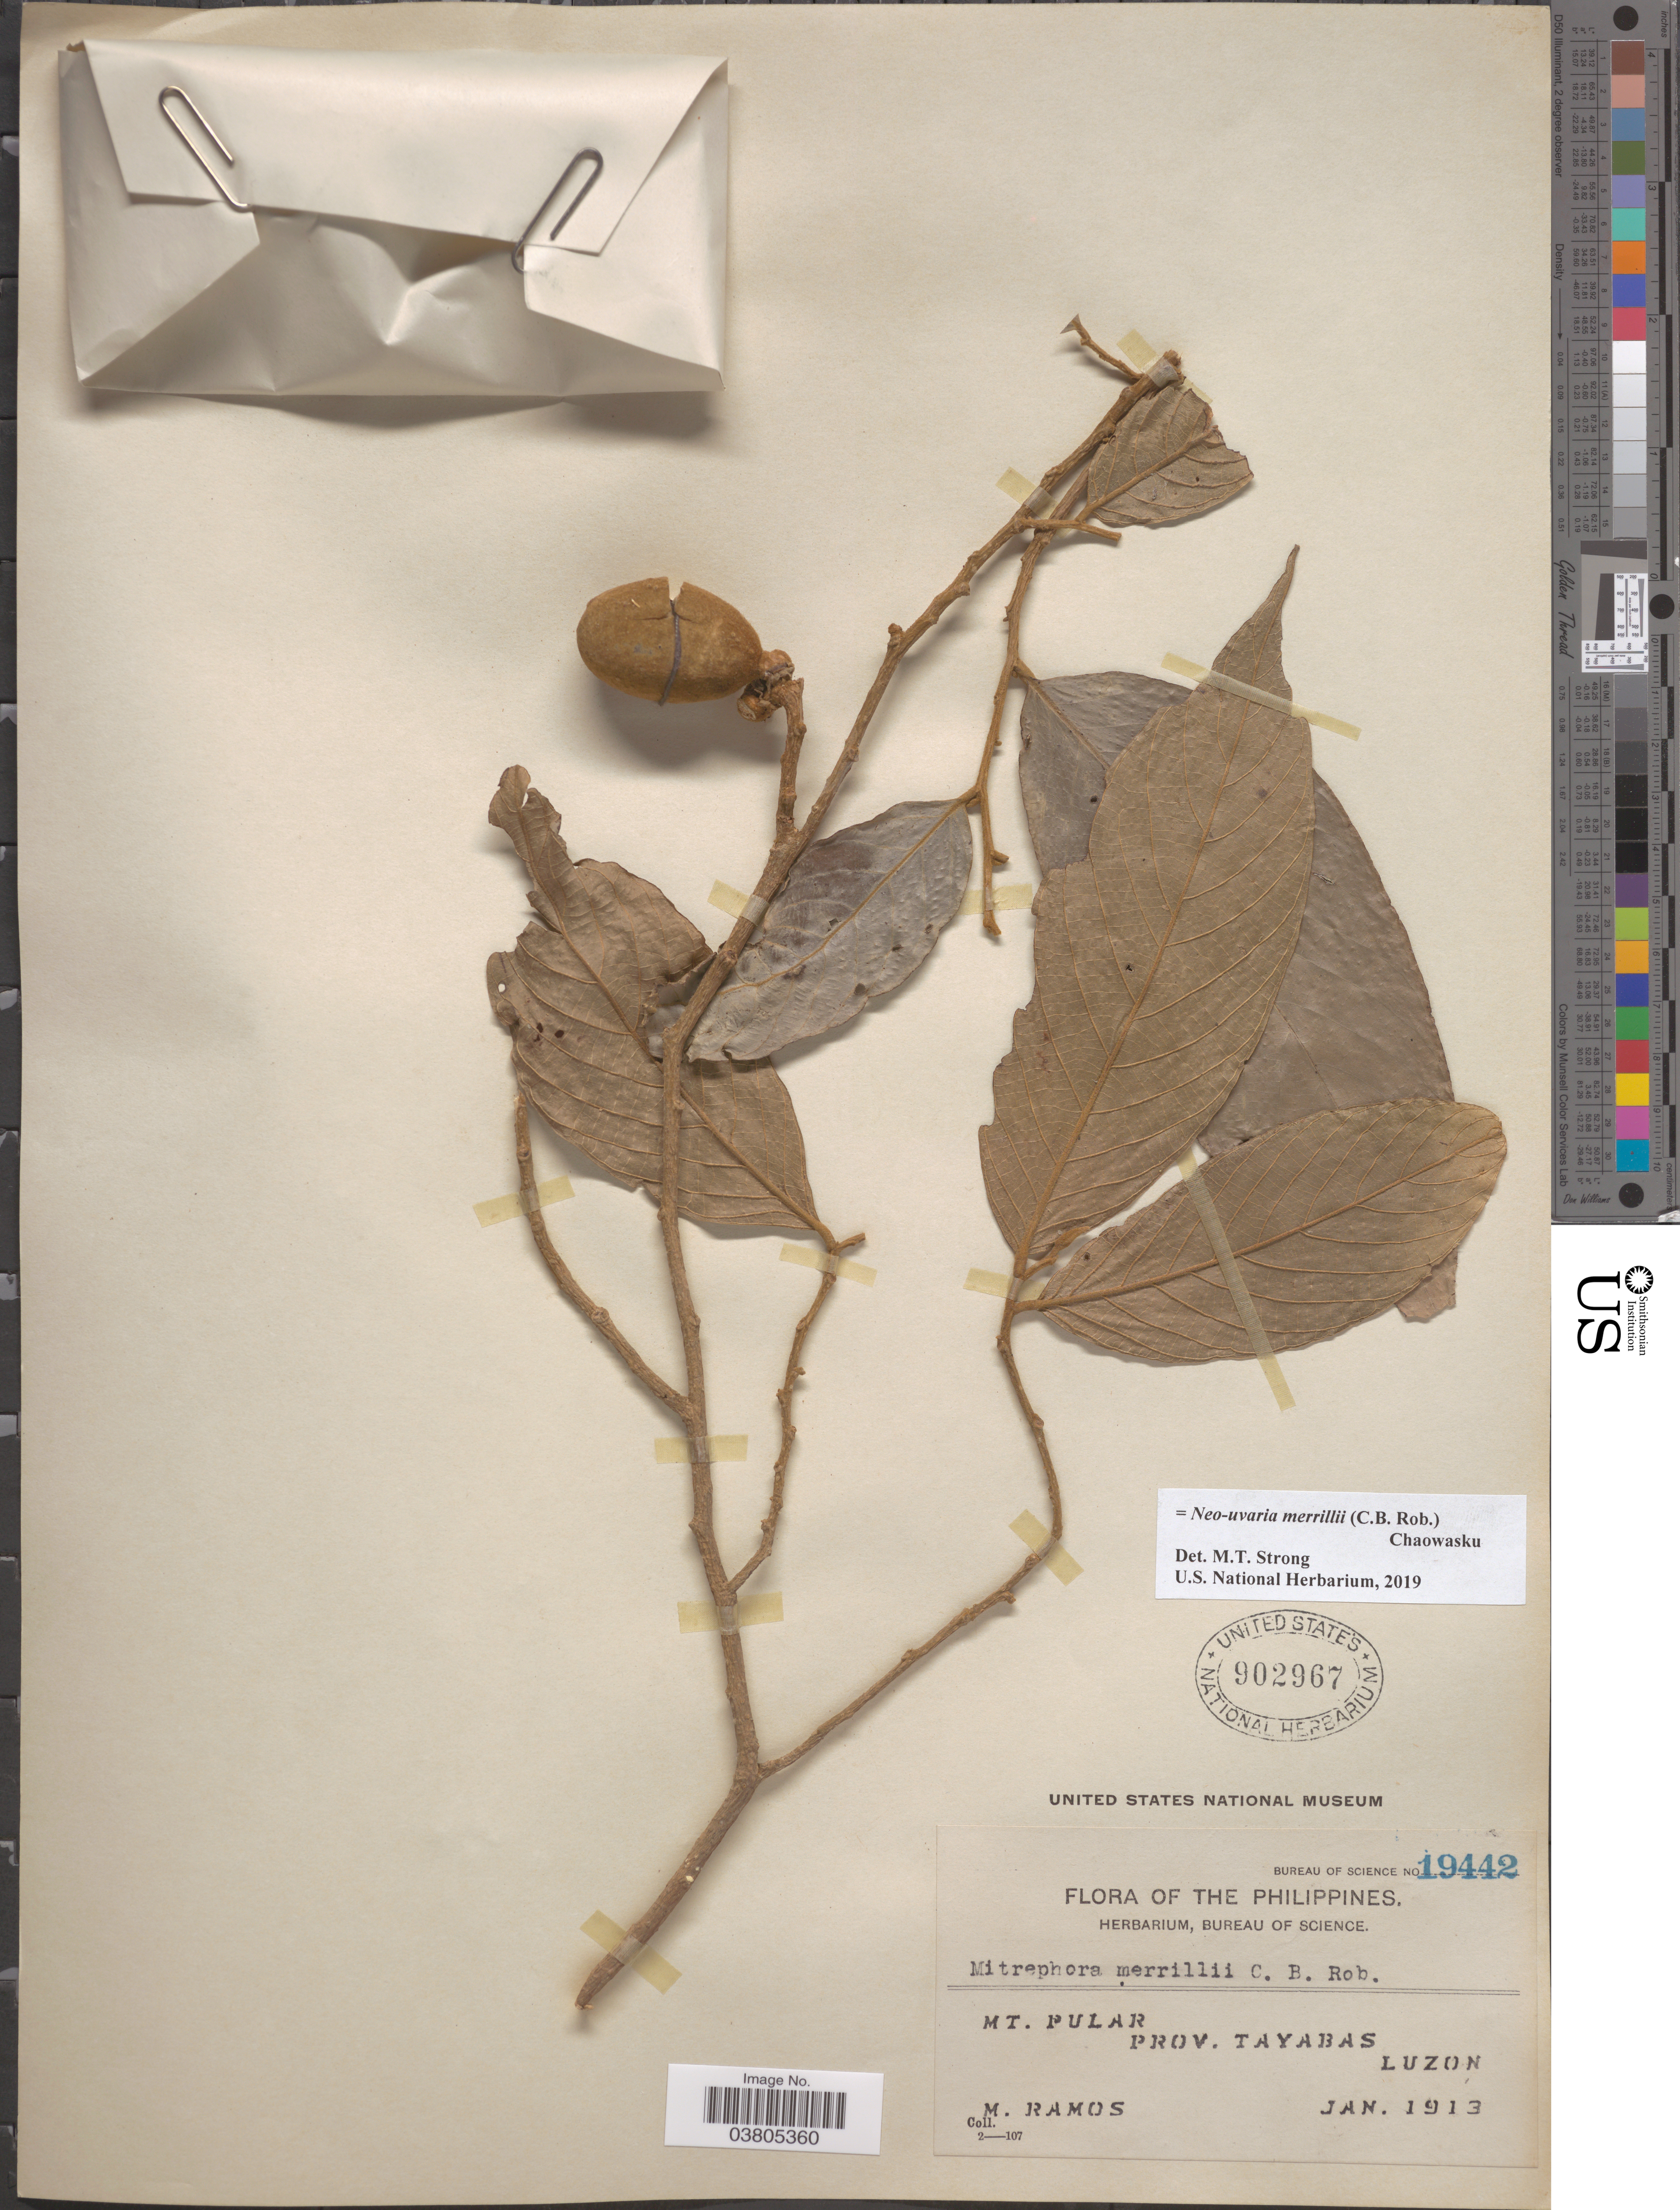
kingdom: Plantae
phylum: Tracheophyta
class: Magnoliopsida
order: Magnoliales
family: Annonaceae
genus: Neo-Uvaria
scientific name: Neo-uvaria merrillii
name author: (C.B. Rob.) Chaowasku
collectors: M. Ramos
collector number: Bureau of Science 19442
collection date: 1913-01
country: Philippines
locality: Mt. Pular, Prov. Tayabas, Luzon.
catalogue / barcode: US 902967